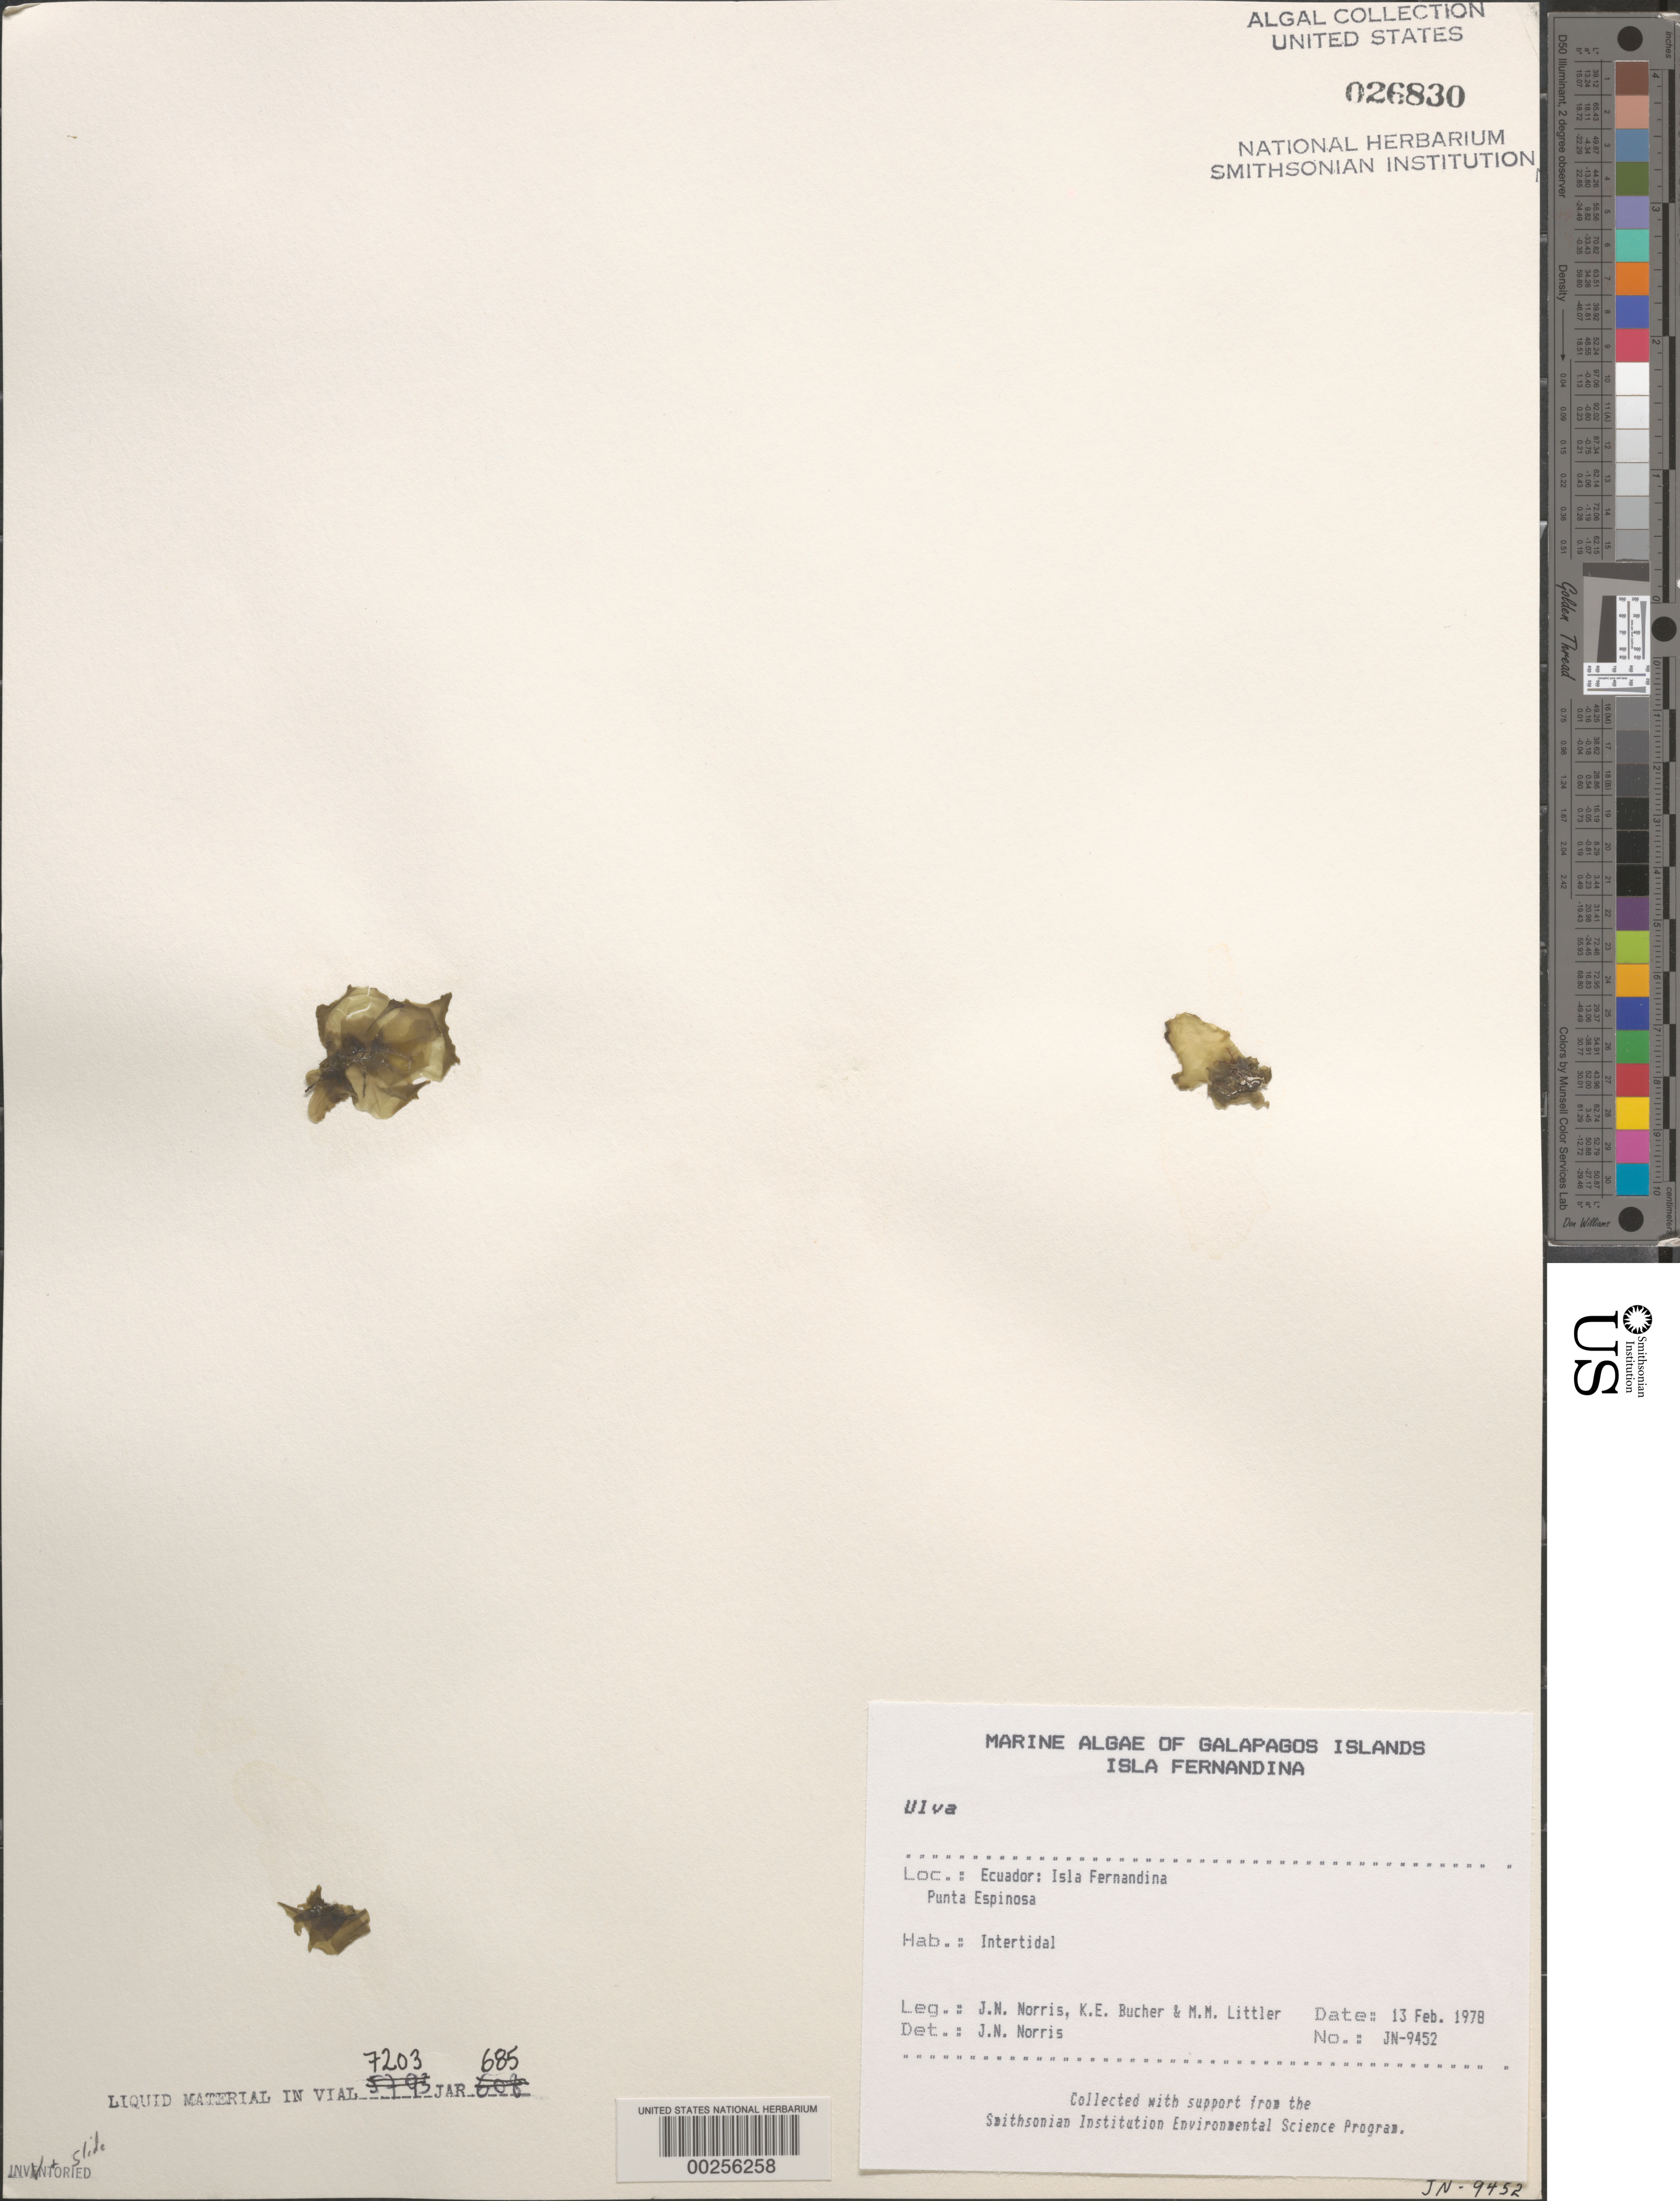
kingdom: Plantae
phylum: Chlorophyta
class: Ulvophyceae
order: Ulvales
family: Ulvaceae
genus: Ulva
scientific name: Ulva sp.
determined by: Norris, James N.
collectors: J. N. Norris, K. E. Bucher & M. M. Littler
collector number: JN-9452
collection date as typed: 13 Feb 1978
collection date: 1978-02-13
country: Ecuador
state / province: Colón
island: Fernandina [Narborough]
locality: Punta Espinosa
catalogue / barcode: US 26830